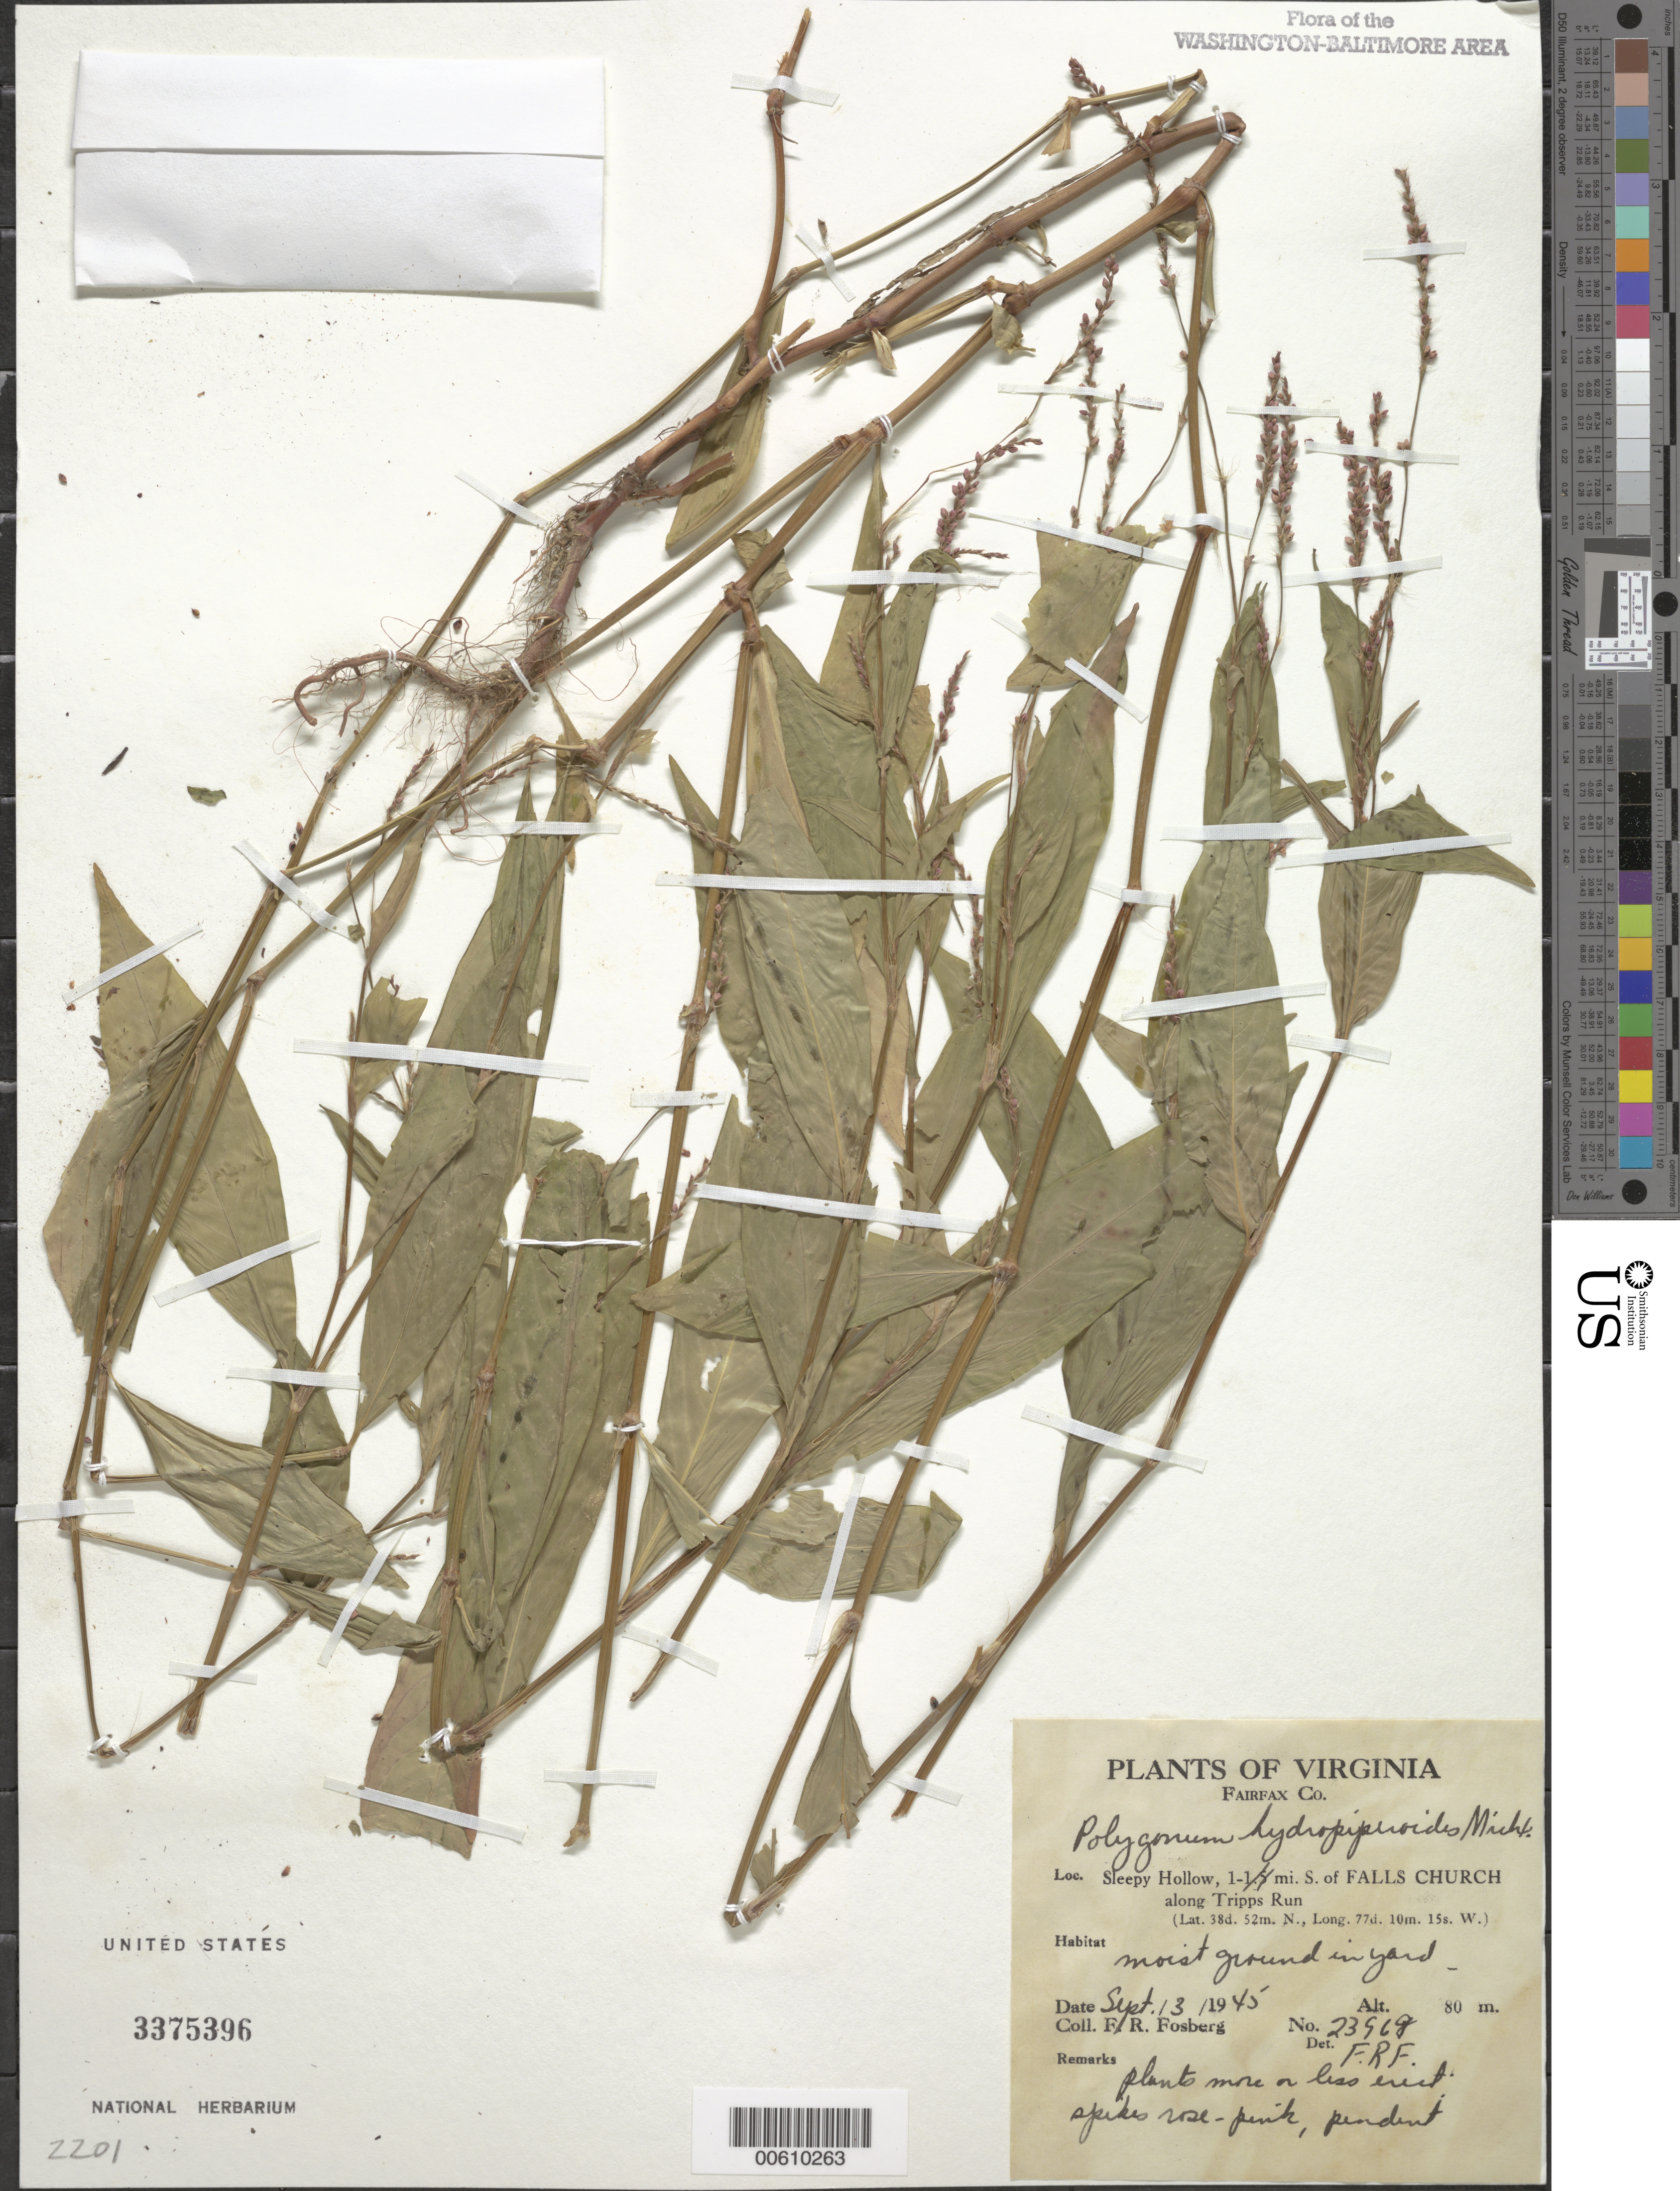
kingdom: Plantae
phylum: Tracheophyta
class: Magnoliopsida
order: Caryophyllales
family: Polygonaceae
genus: Persicaria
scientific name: Persicaria longiseta (Bruijn) Kitag.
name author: (Bruijn &) Kitag.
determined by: Atha, D. E.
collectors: F. Fosburg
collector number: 23969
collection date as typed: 03 Sep 1945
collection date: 1945-09-03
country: United States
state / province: Virginia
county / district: Fairfax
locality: Sleepy Hollow, S of Falls Church along Tripps Run.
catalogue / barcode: US 3375396